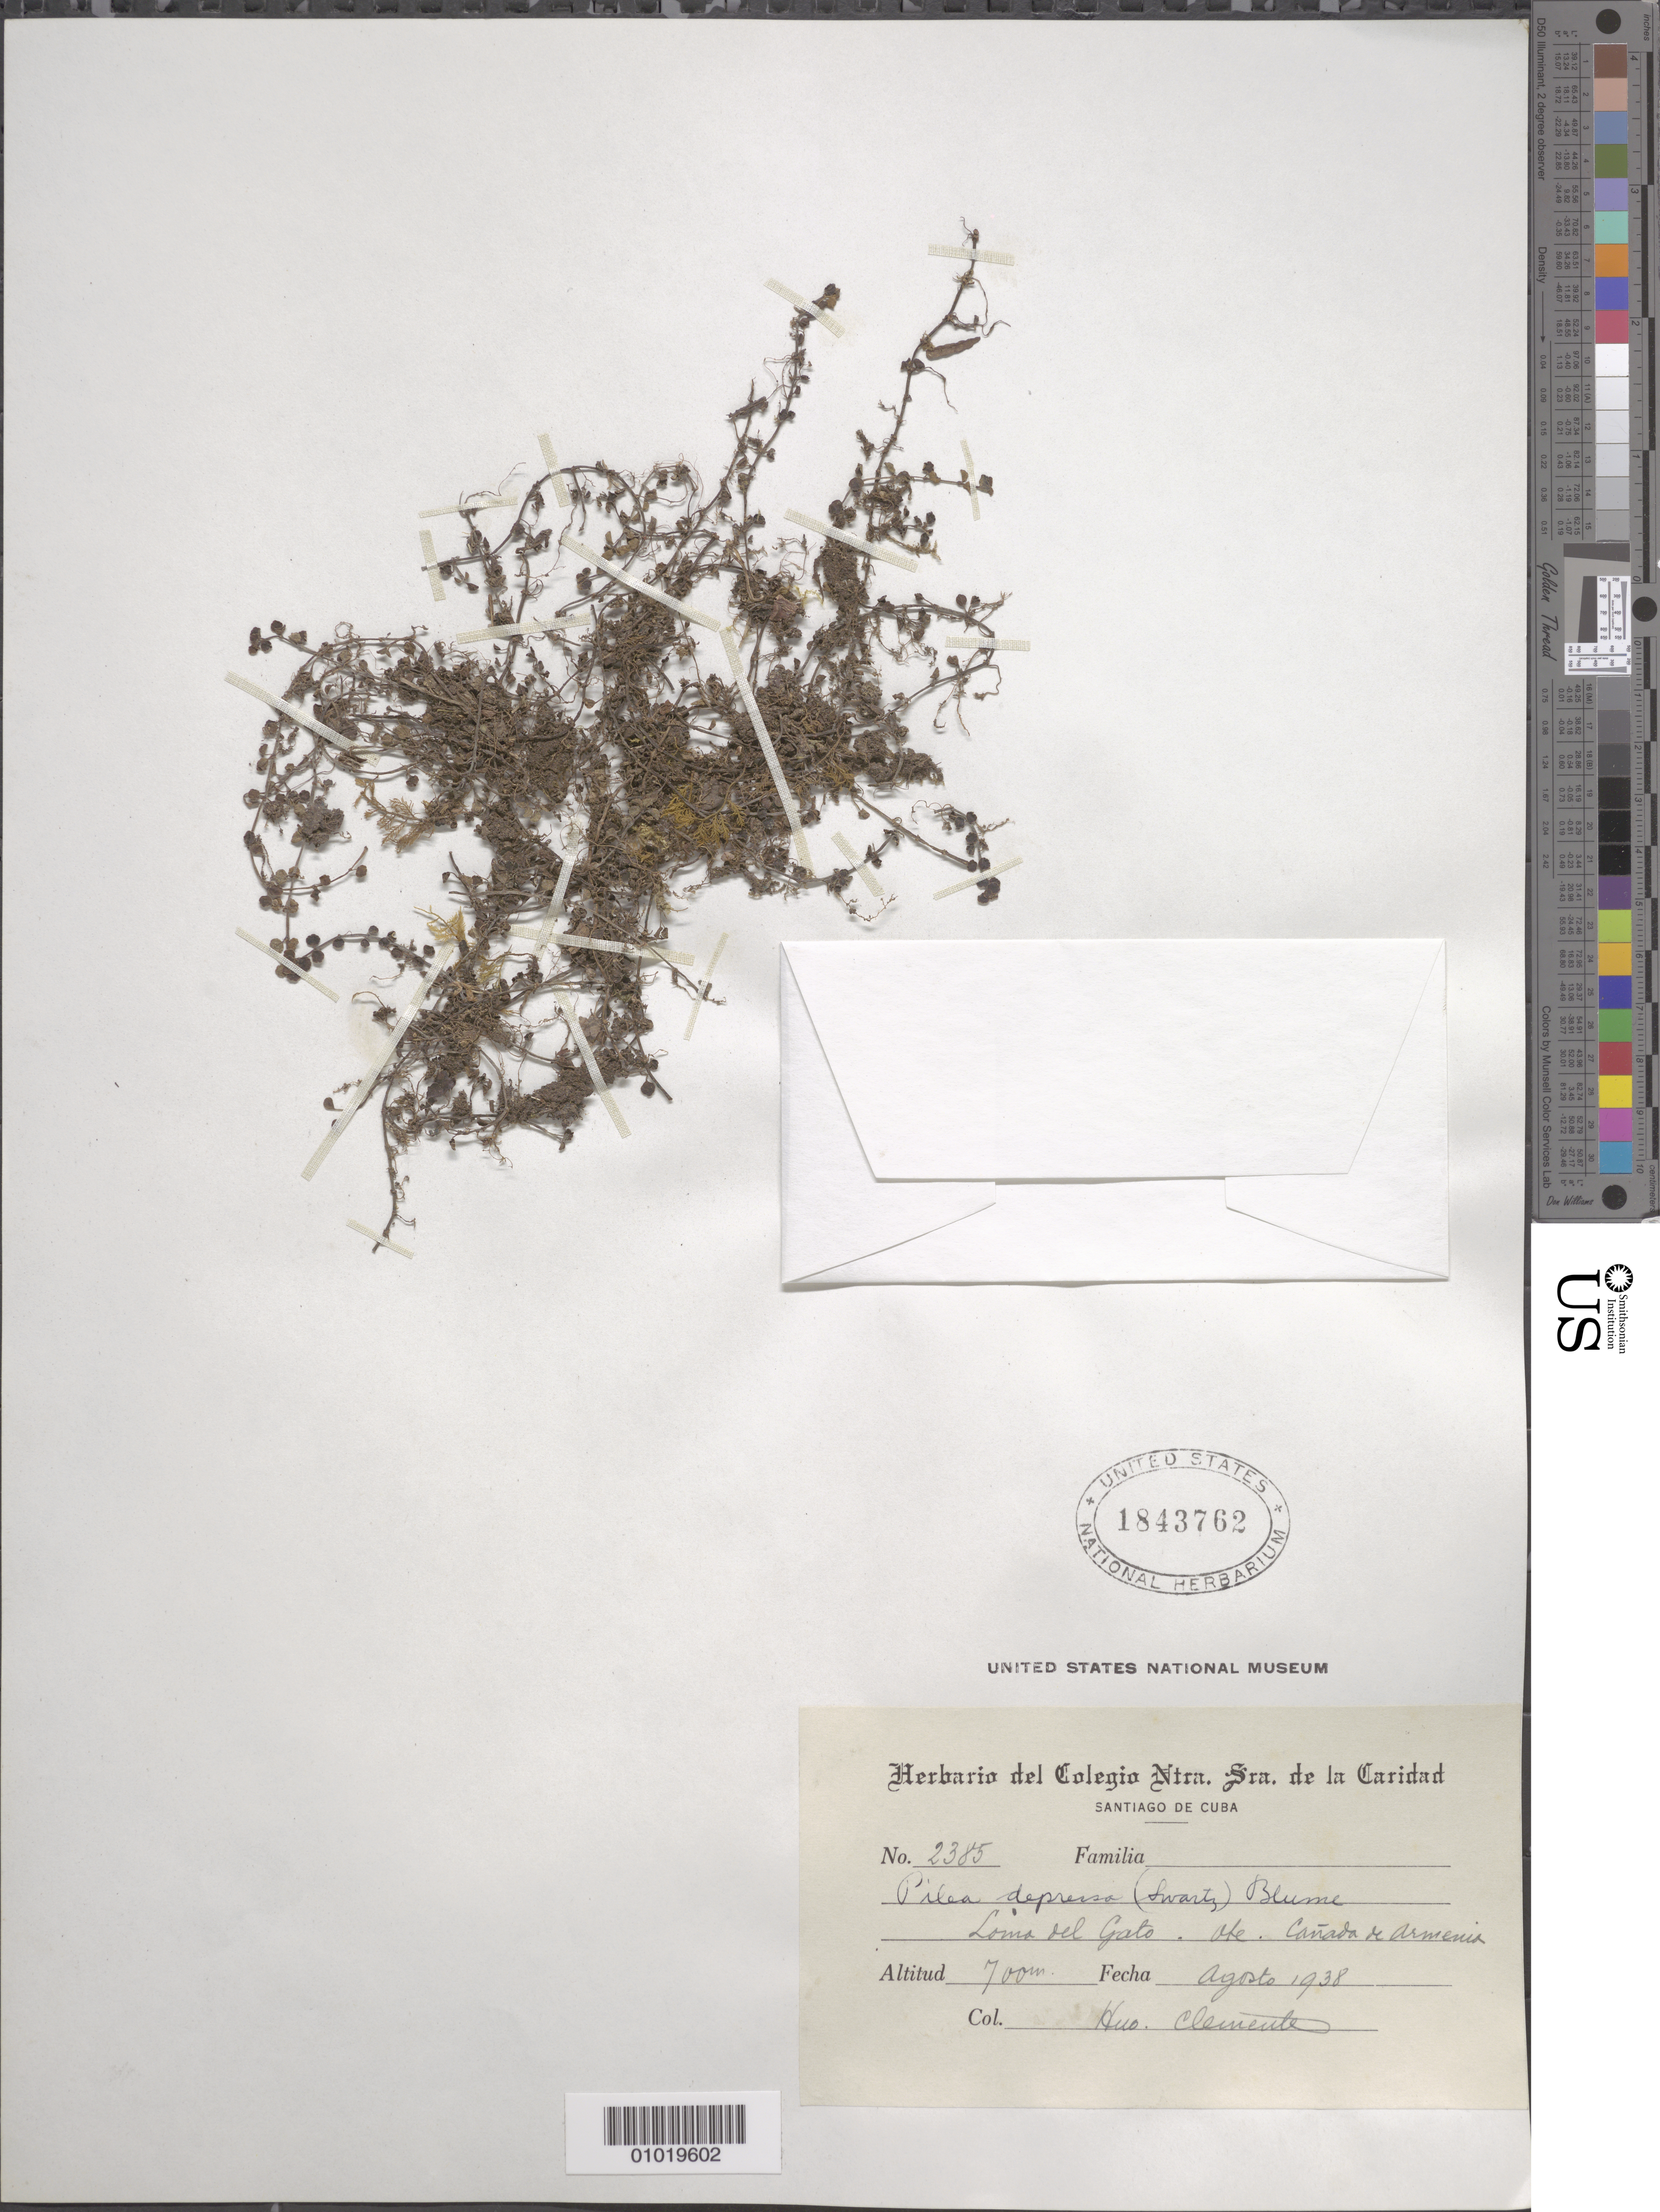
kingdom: Plantae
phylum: Tracheophyta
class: Magnoliopsida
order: Rosales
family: Urticaceae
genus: Pilea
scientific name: Pilea depressa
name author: (Sw.) Blume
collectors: Bro. Clemente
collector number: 2385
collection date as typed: Aug 1938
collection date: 1938-08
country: Cuba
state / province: Santiago de Cuba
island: Cuba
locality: Loma del Gato, ofe Cañada de Armenio, Santiago de Cuba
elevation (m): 700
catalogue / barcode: US 1843762